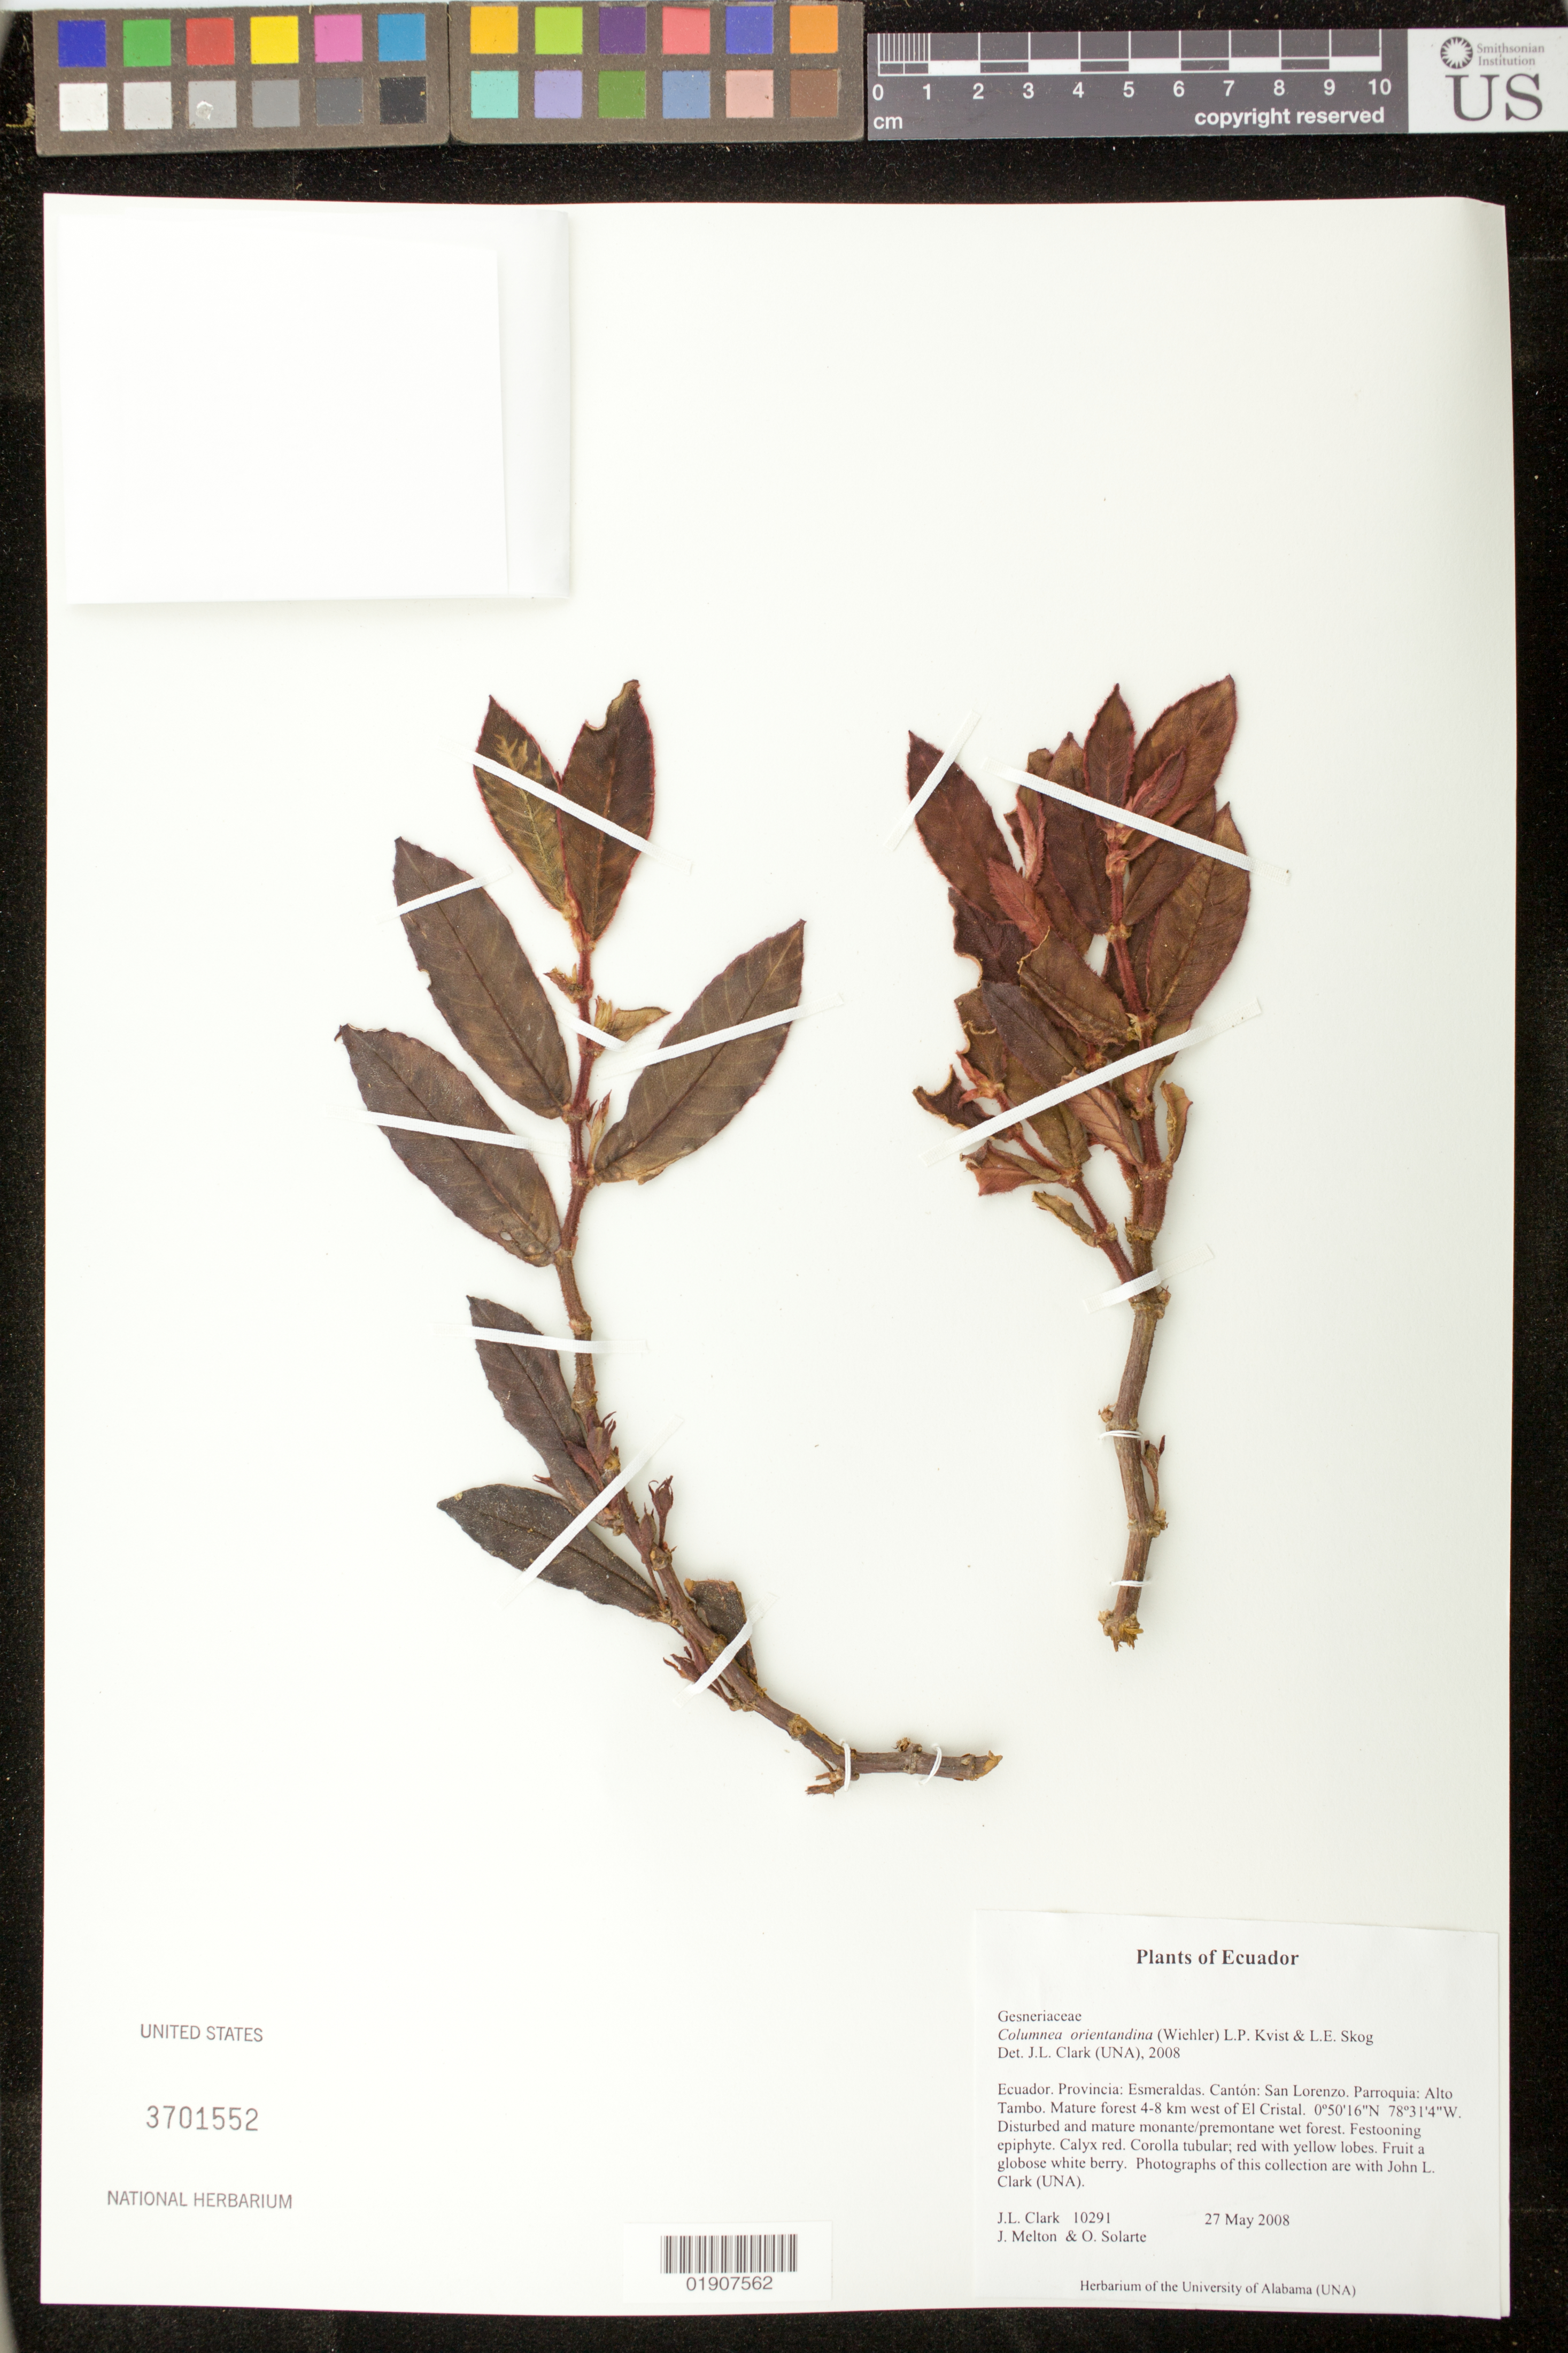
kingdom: Plantae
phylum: Tracheophyta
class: Magnoliopsida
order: Lamiales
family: Gesneriaceae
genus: Columnea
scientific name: Columnea orientandina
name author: (Wiehler) L.P. Kvist & L.E. Skog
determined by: Clark, J. L., (SEL), The Marie Selby Botanical Garden (UNITED STATES)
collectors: J. L. Clark, J. Melton & O. Solarte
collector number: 10291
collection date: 2008-05-27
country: Ecuador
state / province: Esmeraldas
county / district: San Lorenzo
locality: Provincia: Esmeraldas. Cantón: San Lorenzo. Parroquia: Alto Tambo. Mature forest 4-8 km west of El Cristal.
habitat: Disturbed and mature monante/premontane wet forest.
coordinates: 0 50 16 N, 78 31 4 W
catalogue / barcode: US 3701552